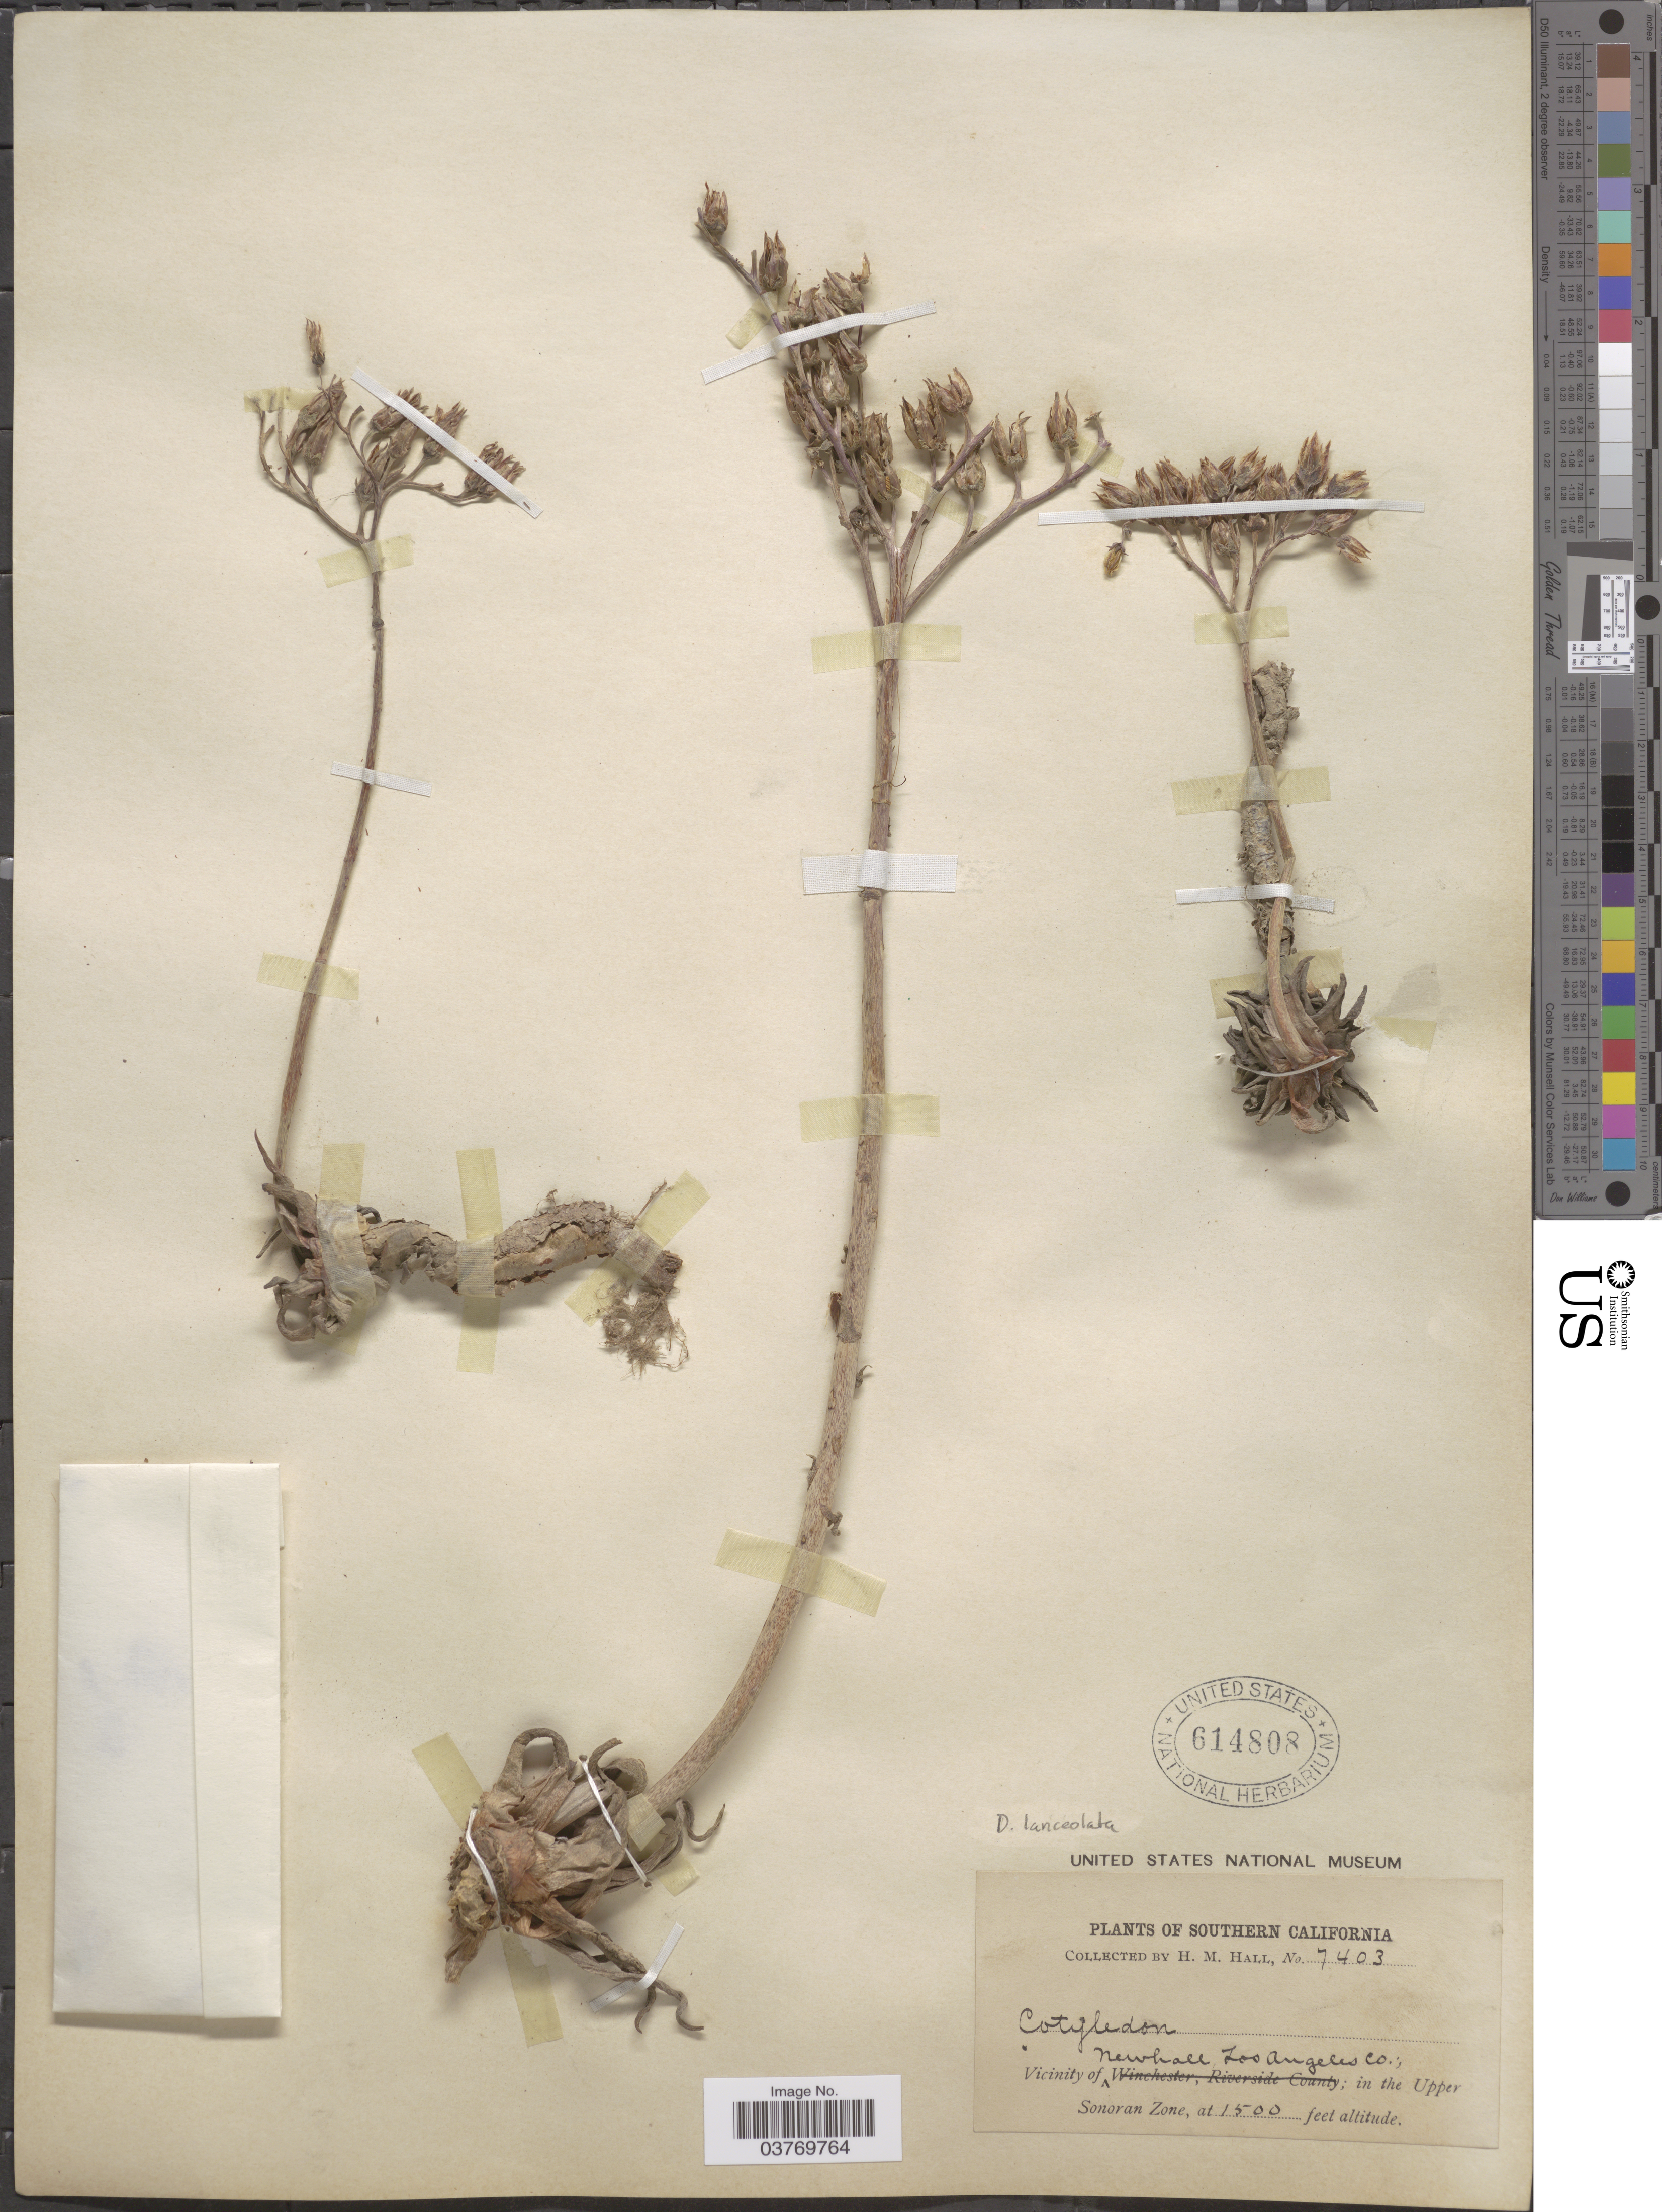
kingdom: Plantae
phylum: Tracheophyta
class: Magnoliopsida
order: Saxifragales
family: Crassulaceae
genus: Dudleya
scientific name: Dudleya lanceolata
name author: (Nutt.) Britton & Rose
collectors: H. M. Hall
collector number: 7403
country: United States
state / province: California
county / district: Los Angeles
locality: Southern California. Vicinity of Newhall, Los Angeles Co.; in the Upper Sonoran Zone.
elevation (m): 457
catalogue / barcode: US 614808